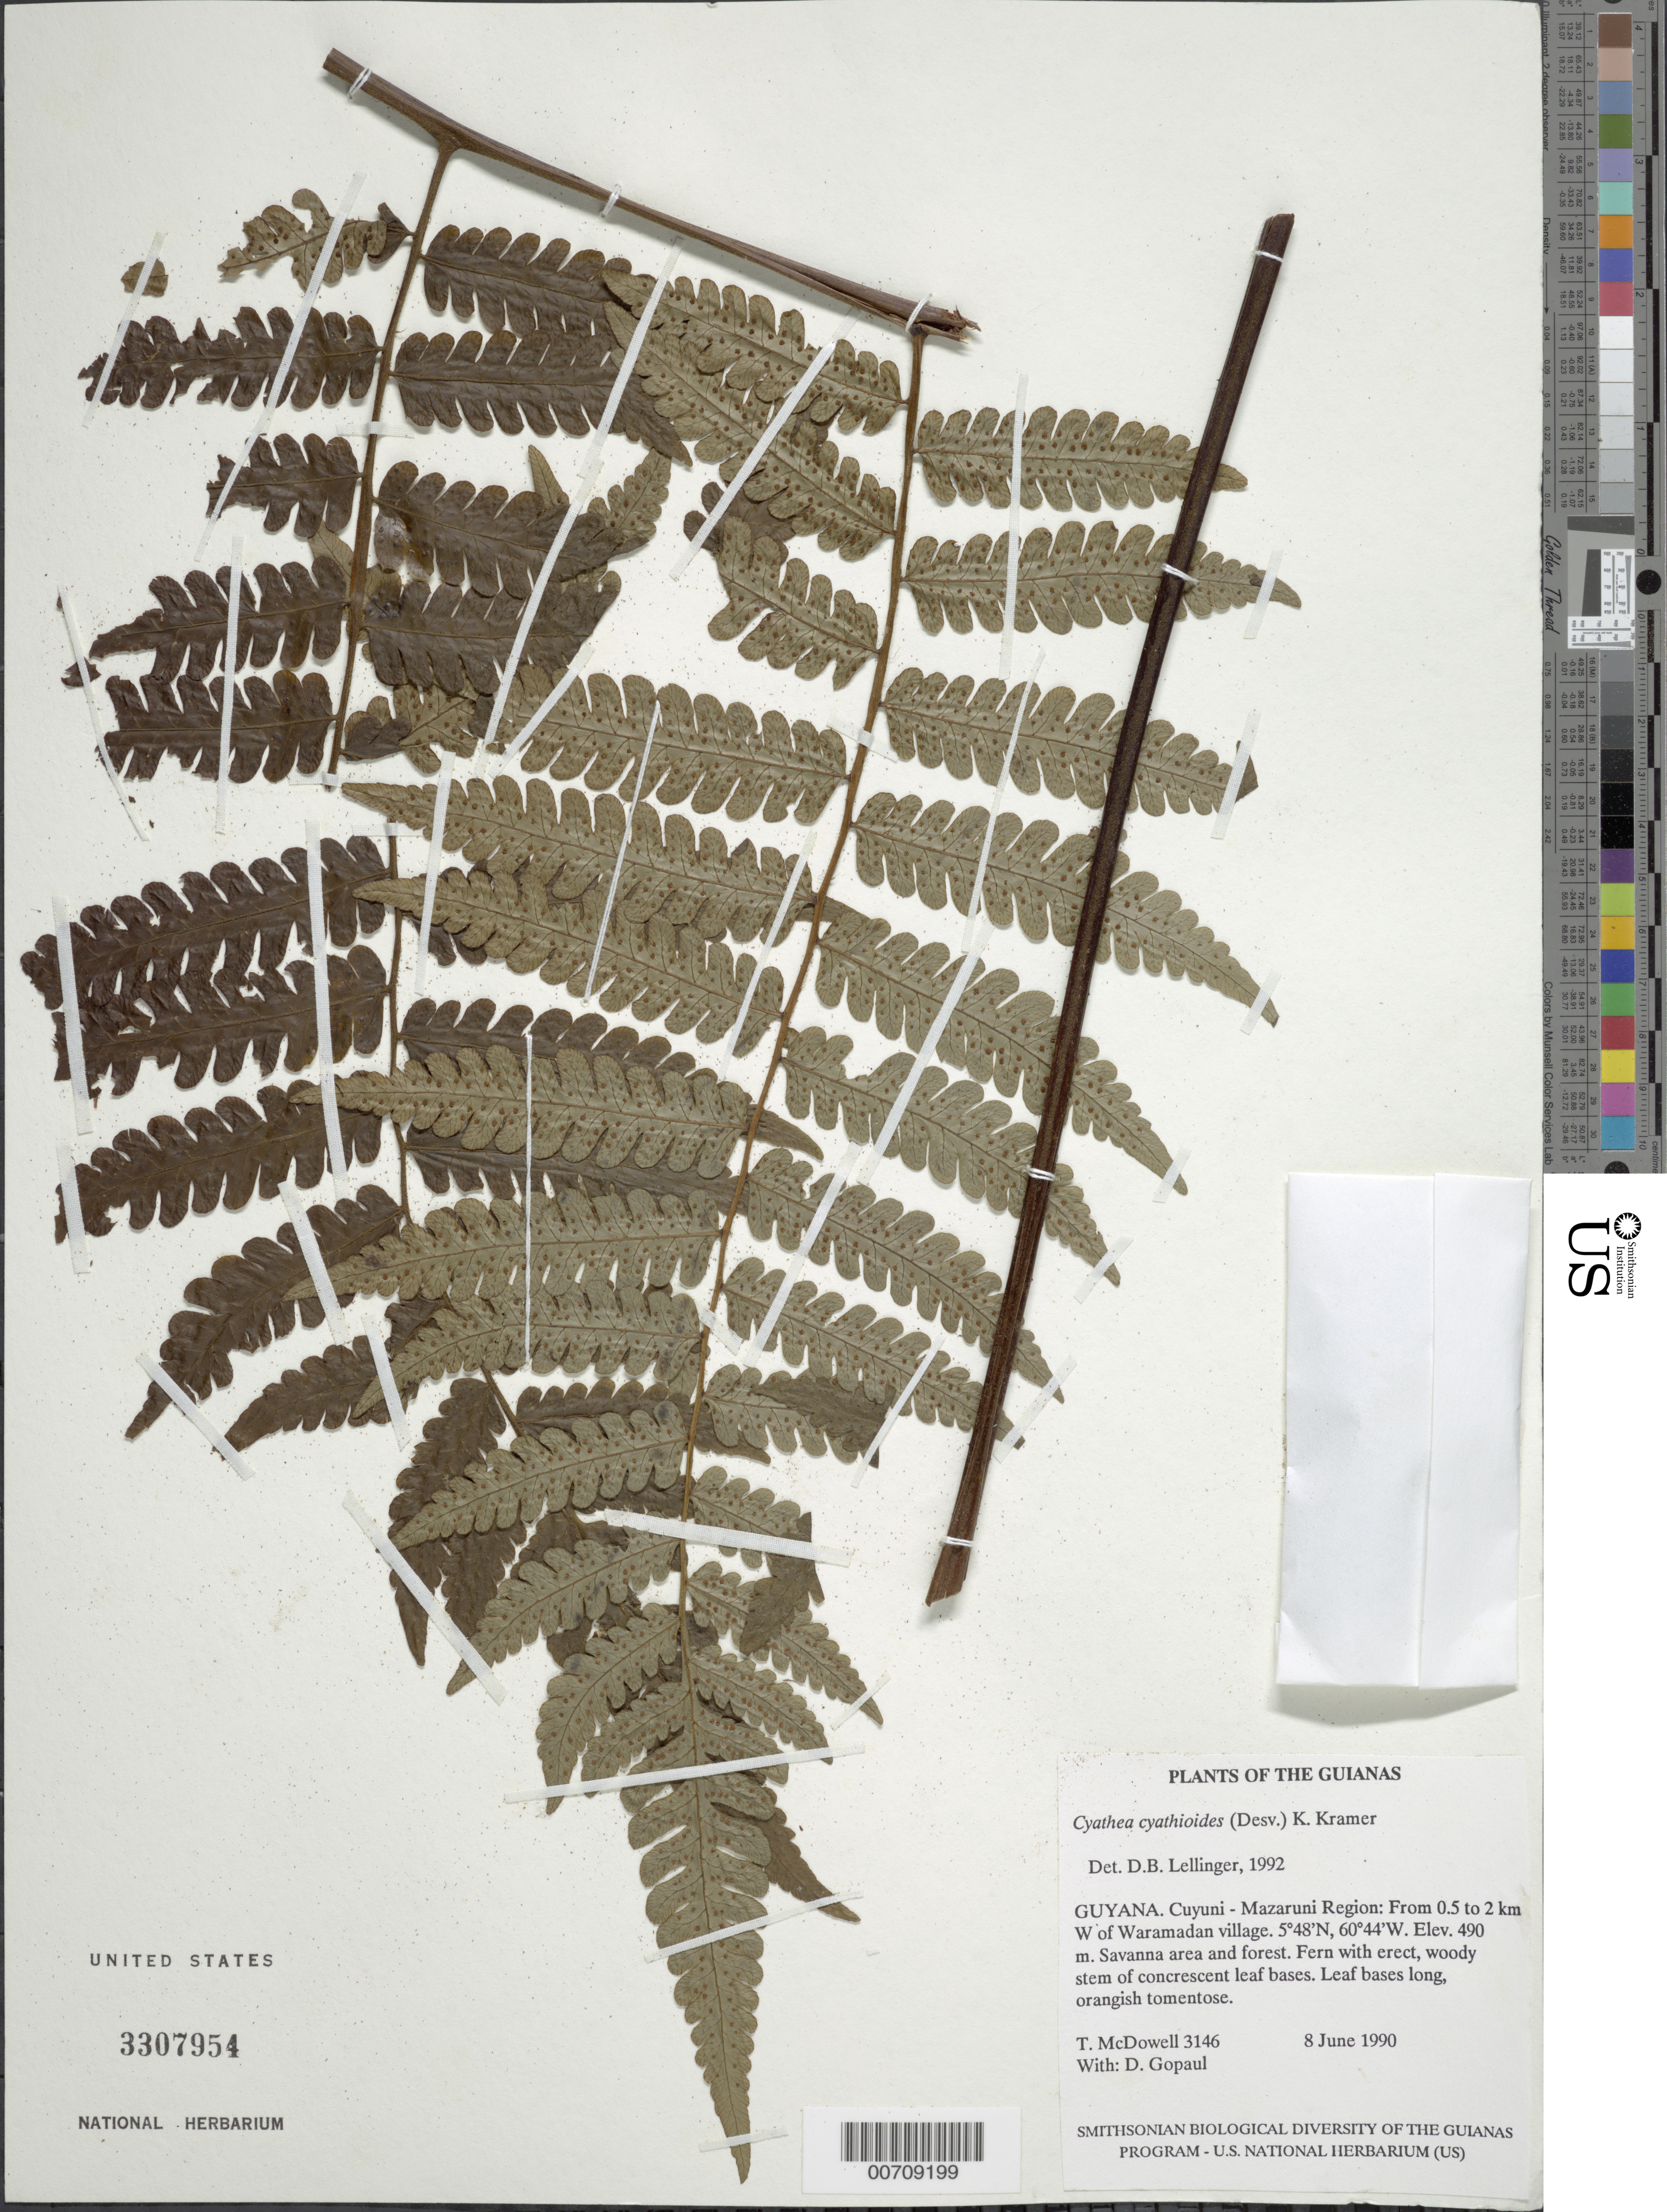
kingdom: Plantae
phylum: Tracheophyta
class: Polypodiopsida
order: Cyatheales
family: Cyatheaceae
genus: Cyathea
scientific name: Cyathea cyatheoides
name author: (Desv.) K.U. Kramer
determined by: Lellinger, David B., (BOT), Smithsonian Institution - National Museum of Natural History (UNITED STATES)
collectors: T. McDowell & D. Gopaul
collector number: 3146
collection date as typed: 8 June 1990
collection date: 1990-06-08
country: Guyana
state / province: Cuyuni-Mazaruni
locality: From 0.5 to 2 km W of Waramadan village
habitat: Savanna area and forest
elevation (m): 490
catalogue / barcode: US 3307954